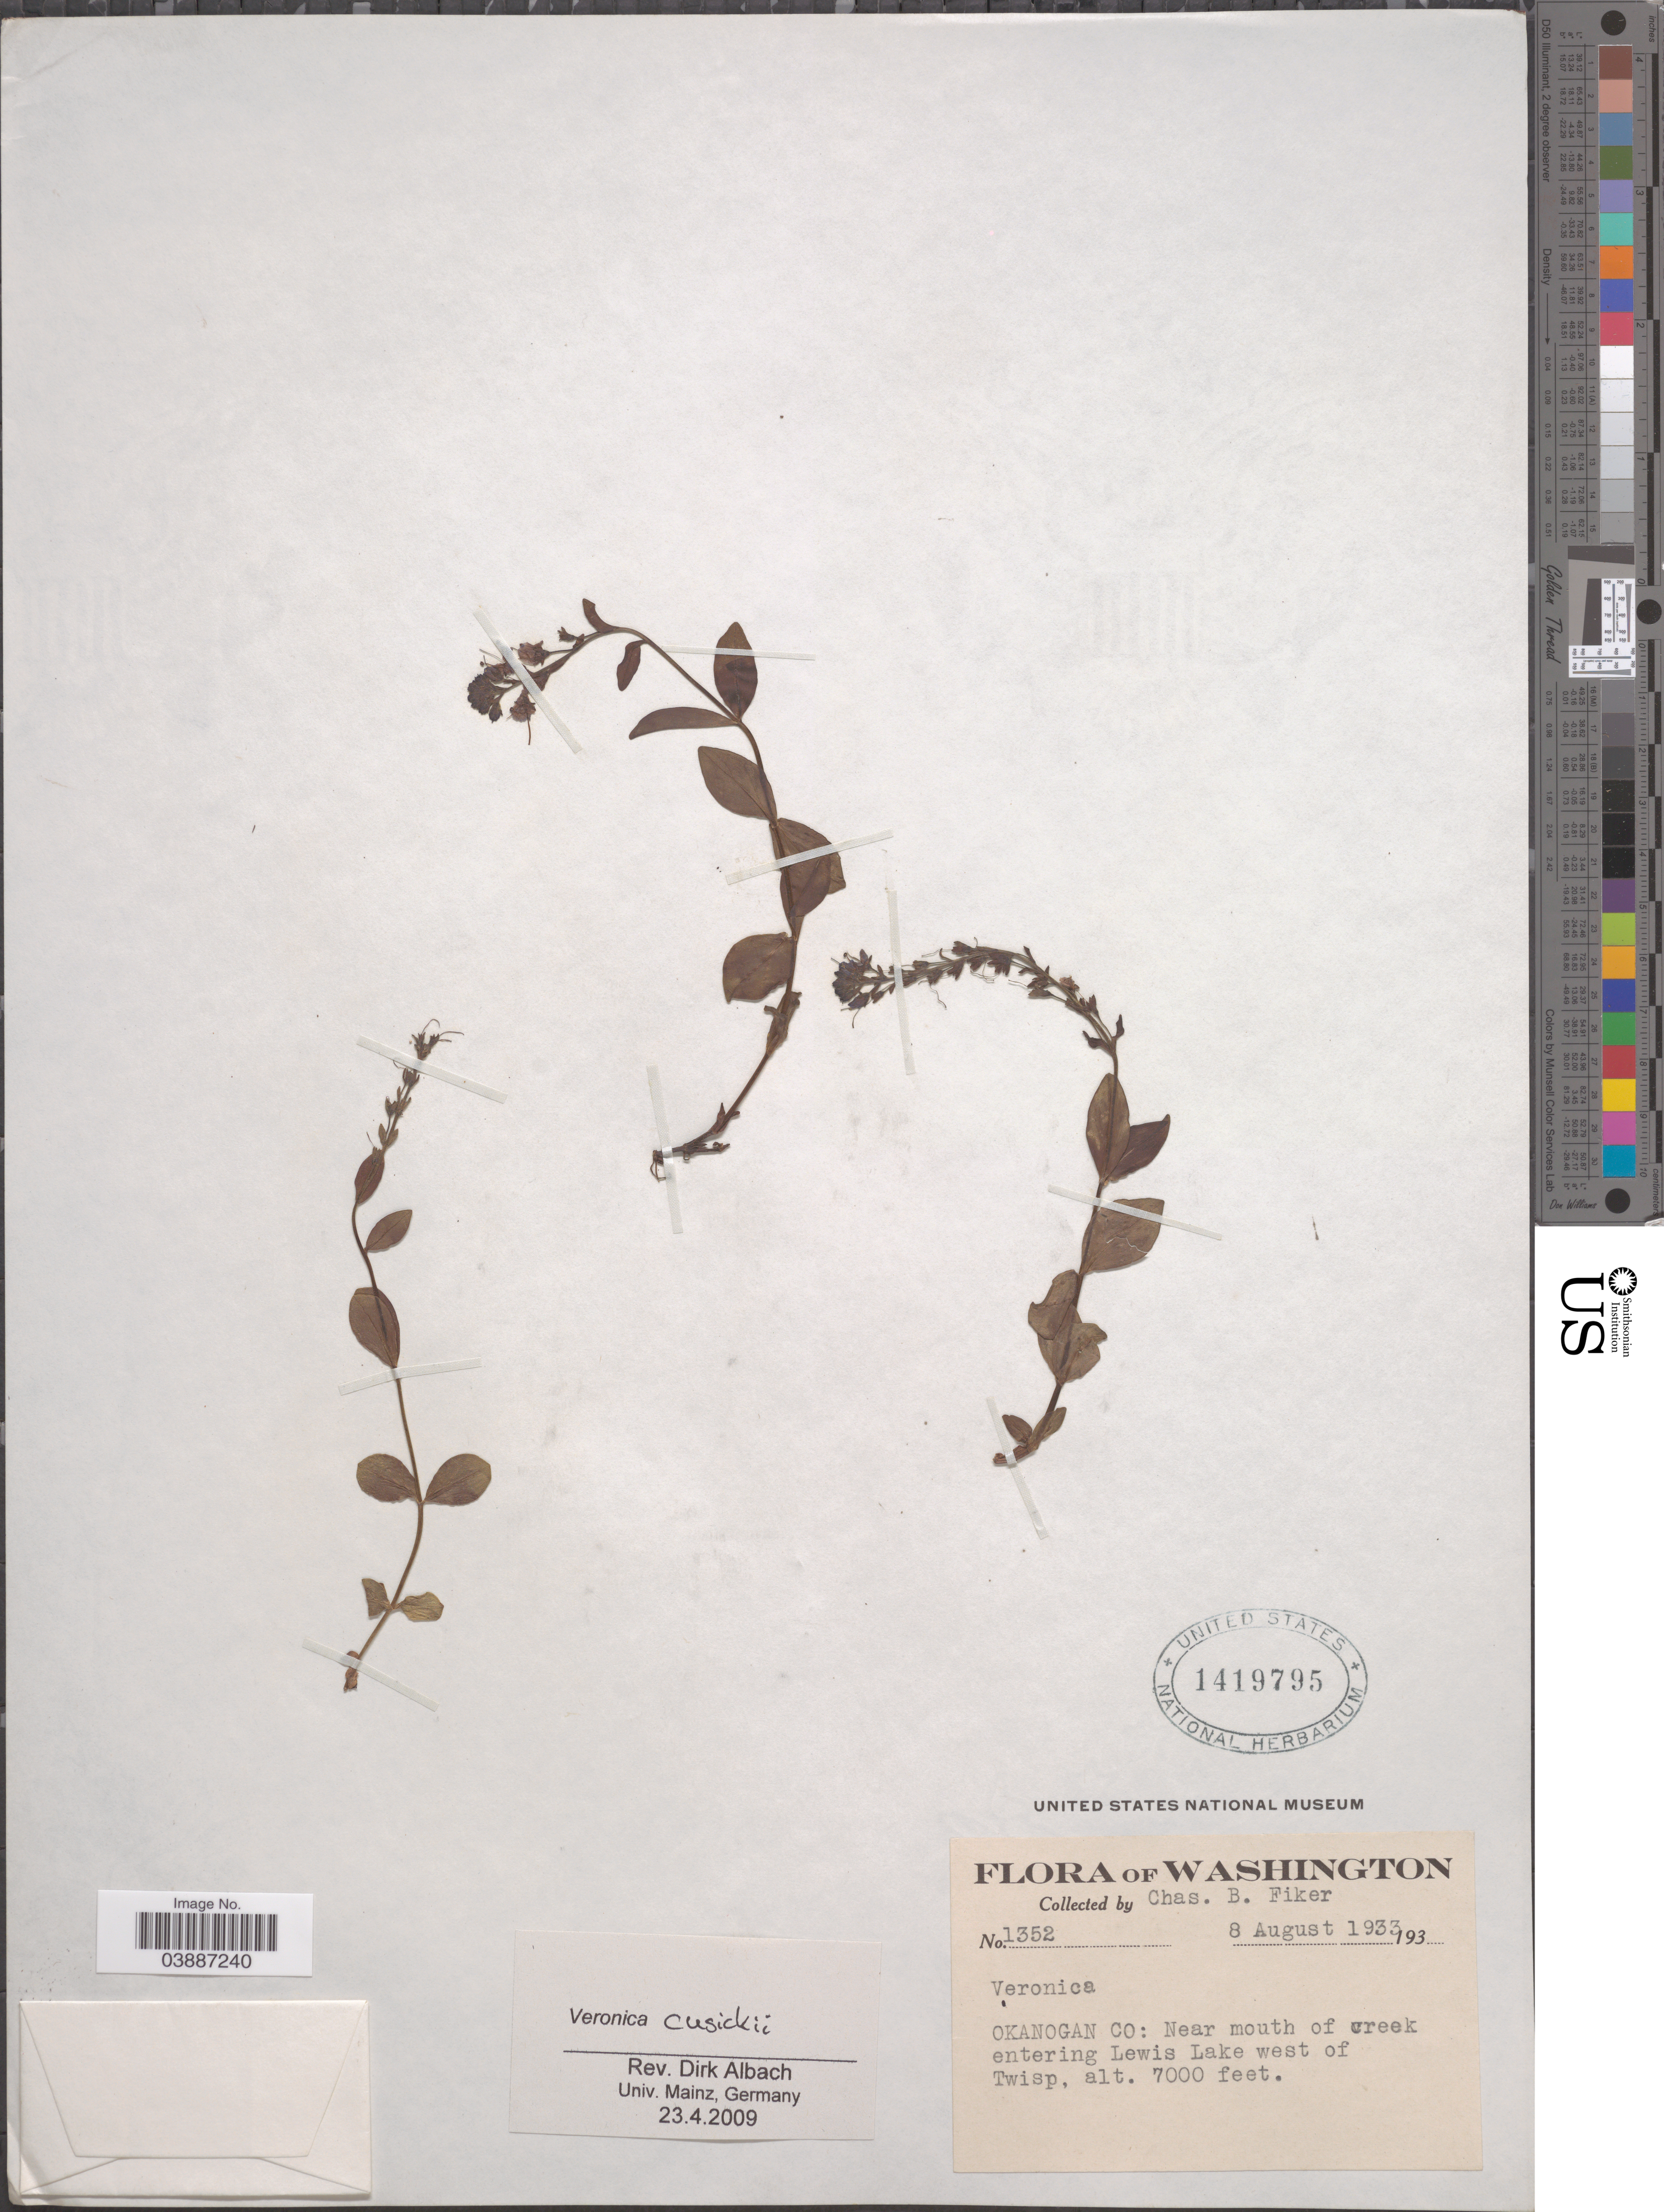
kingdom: Plantae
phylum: Tracheophyta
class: Magnoliopsida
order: Lamiales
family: Plantaginaceae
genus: Veronica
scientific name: Veronica cusickii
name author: A. Gray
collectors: C. Fiker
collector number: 1352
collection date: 1933-08-08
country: United States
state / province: Washington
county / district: Lewis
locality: Okanogan Co: Near mouth of creek entering Lewis Lake west of Twisp.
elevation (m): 2134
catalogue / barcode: US 1419795